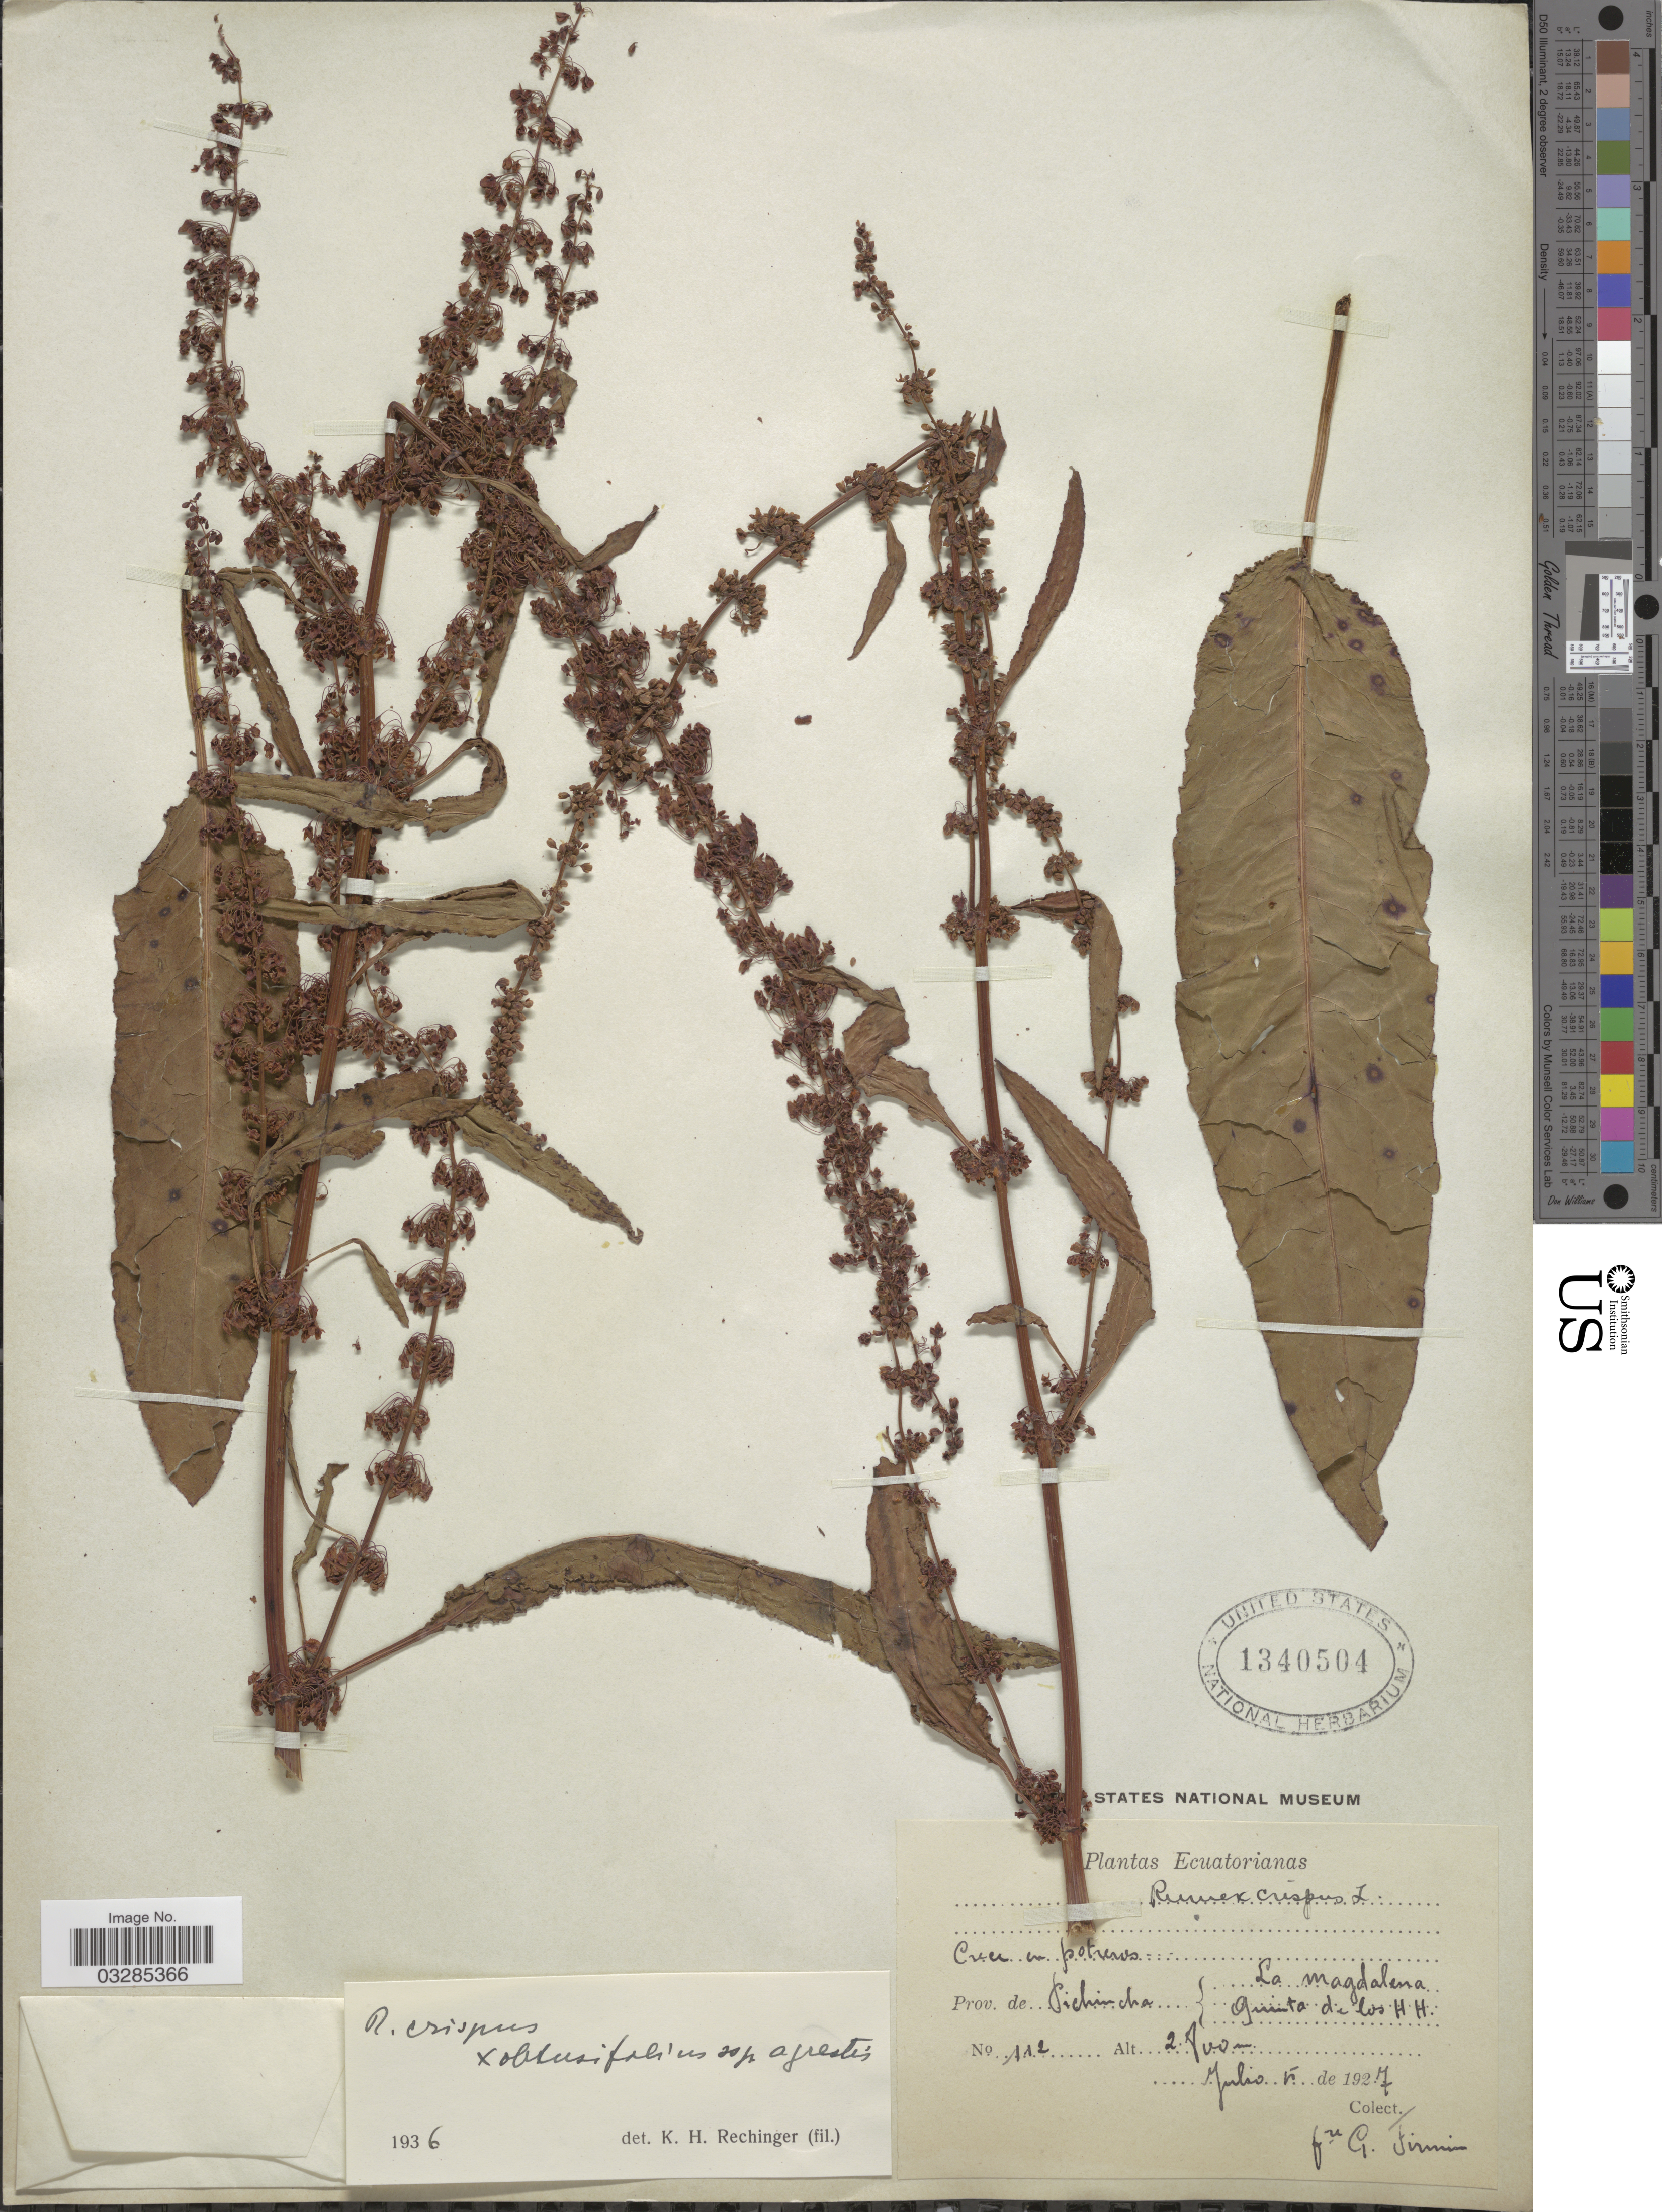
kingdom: Plantae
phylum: Tracheophyta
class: Magnoliopsida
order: Caryophyllales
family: Polygonaceae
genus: Rumex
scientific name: Rumex obtusifolius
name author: L.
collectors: F. Firmin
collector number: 112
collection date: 1927-07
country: Ecuador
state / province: Pichincha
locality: La Magdalena. Quinta de los H.H.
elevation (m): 2800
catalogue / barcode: US 1340504